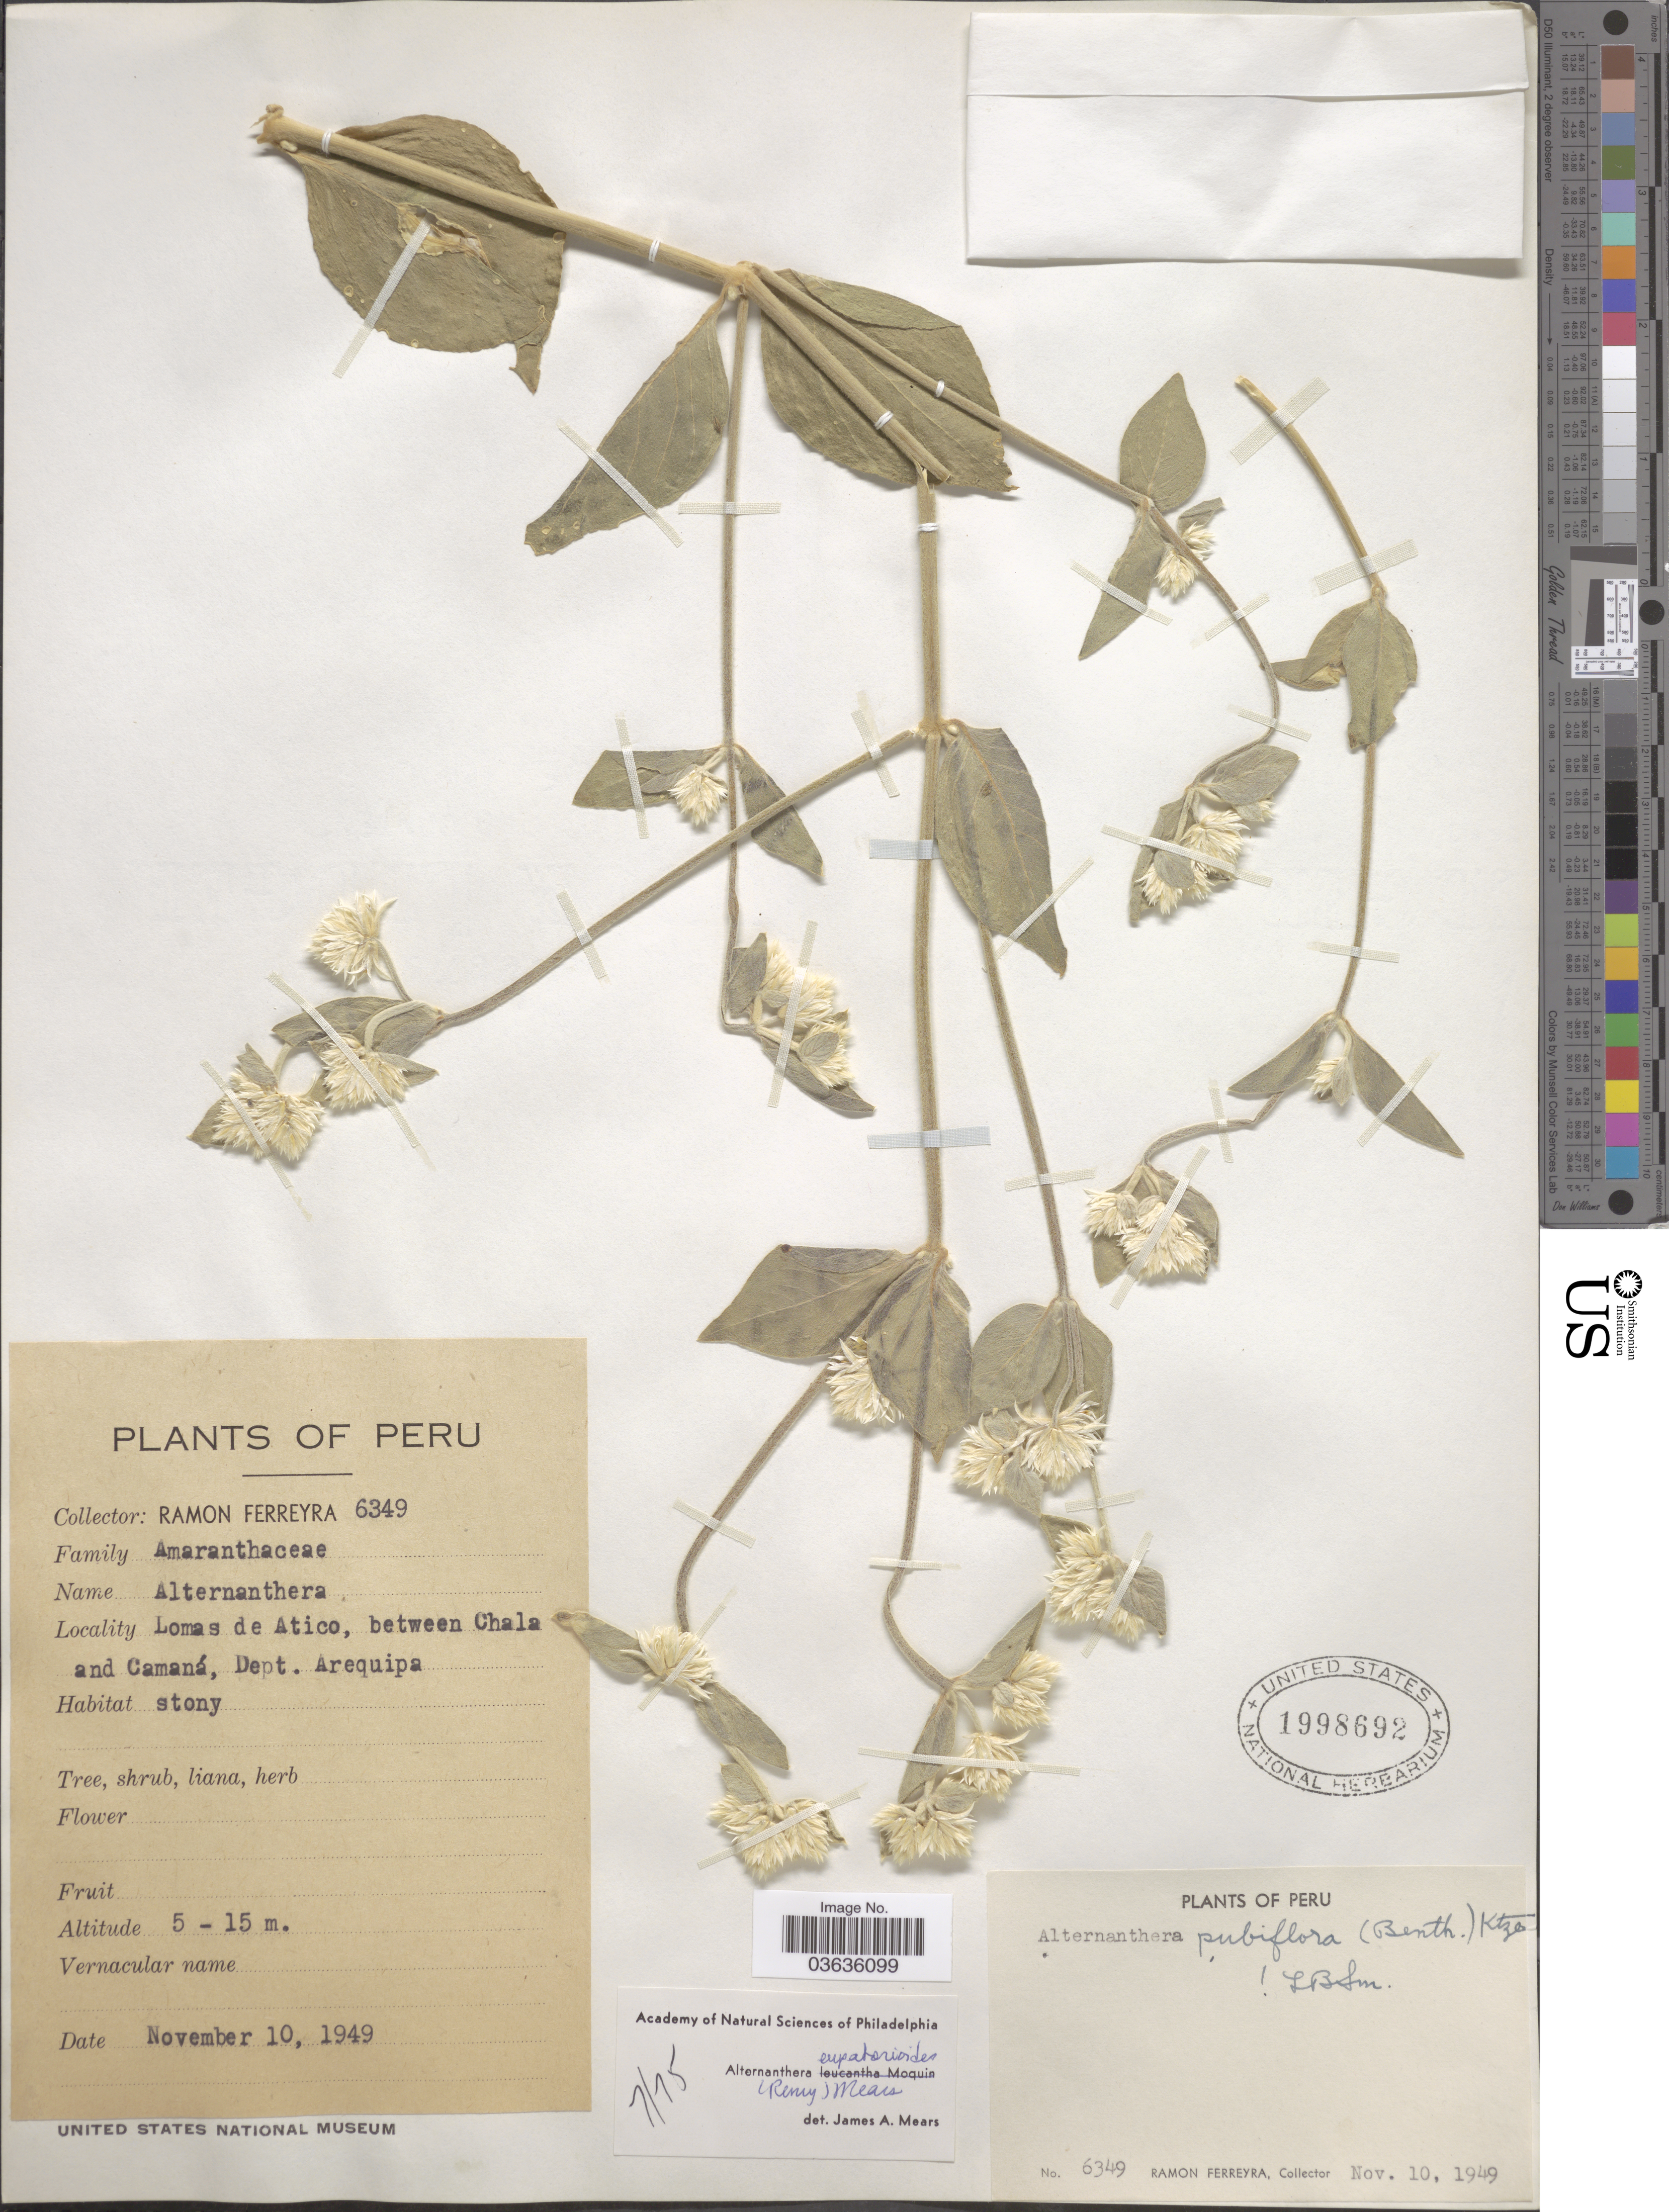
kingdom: Plantae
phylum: Tracheophyta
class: Magnoliopsida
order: Caryophyllales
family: Amaranthaceae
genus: Alternanthera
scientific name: Alternanthera eupatorioides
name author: Remy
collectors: R. A. Ferreyra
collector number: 6349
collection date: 1949-11-10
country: Peru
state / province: Arequipa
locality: Lomas de Atico, between Chala and Camaná, Dept. Arequipa.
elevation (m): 5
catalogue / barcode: US 1998692